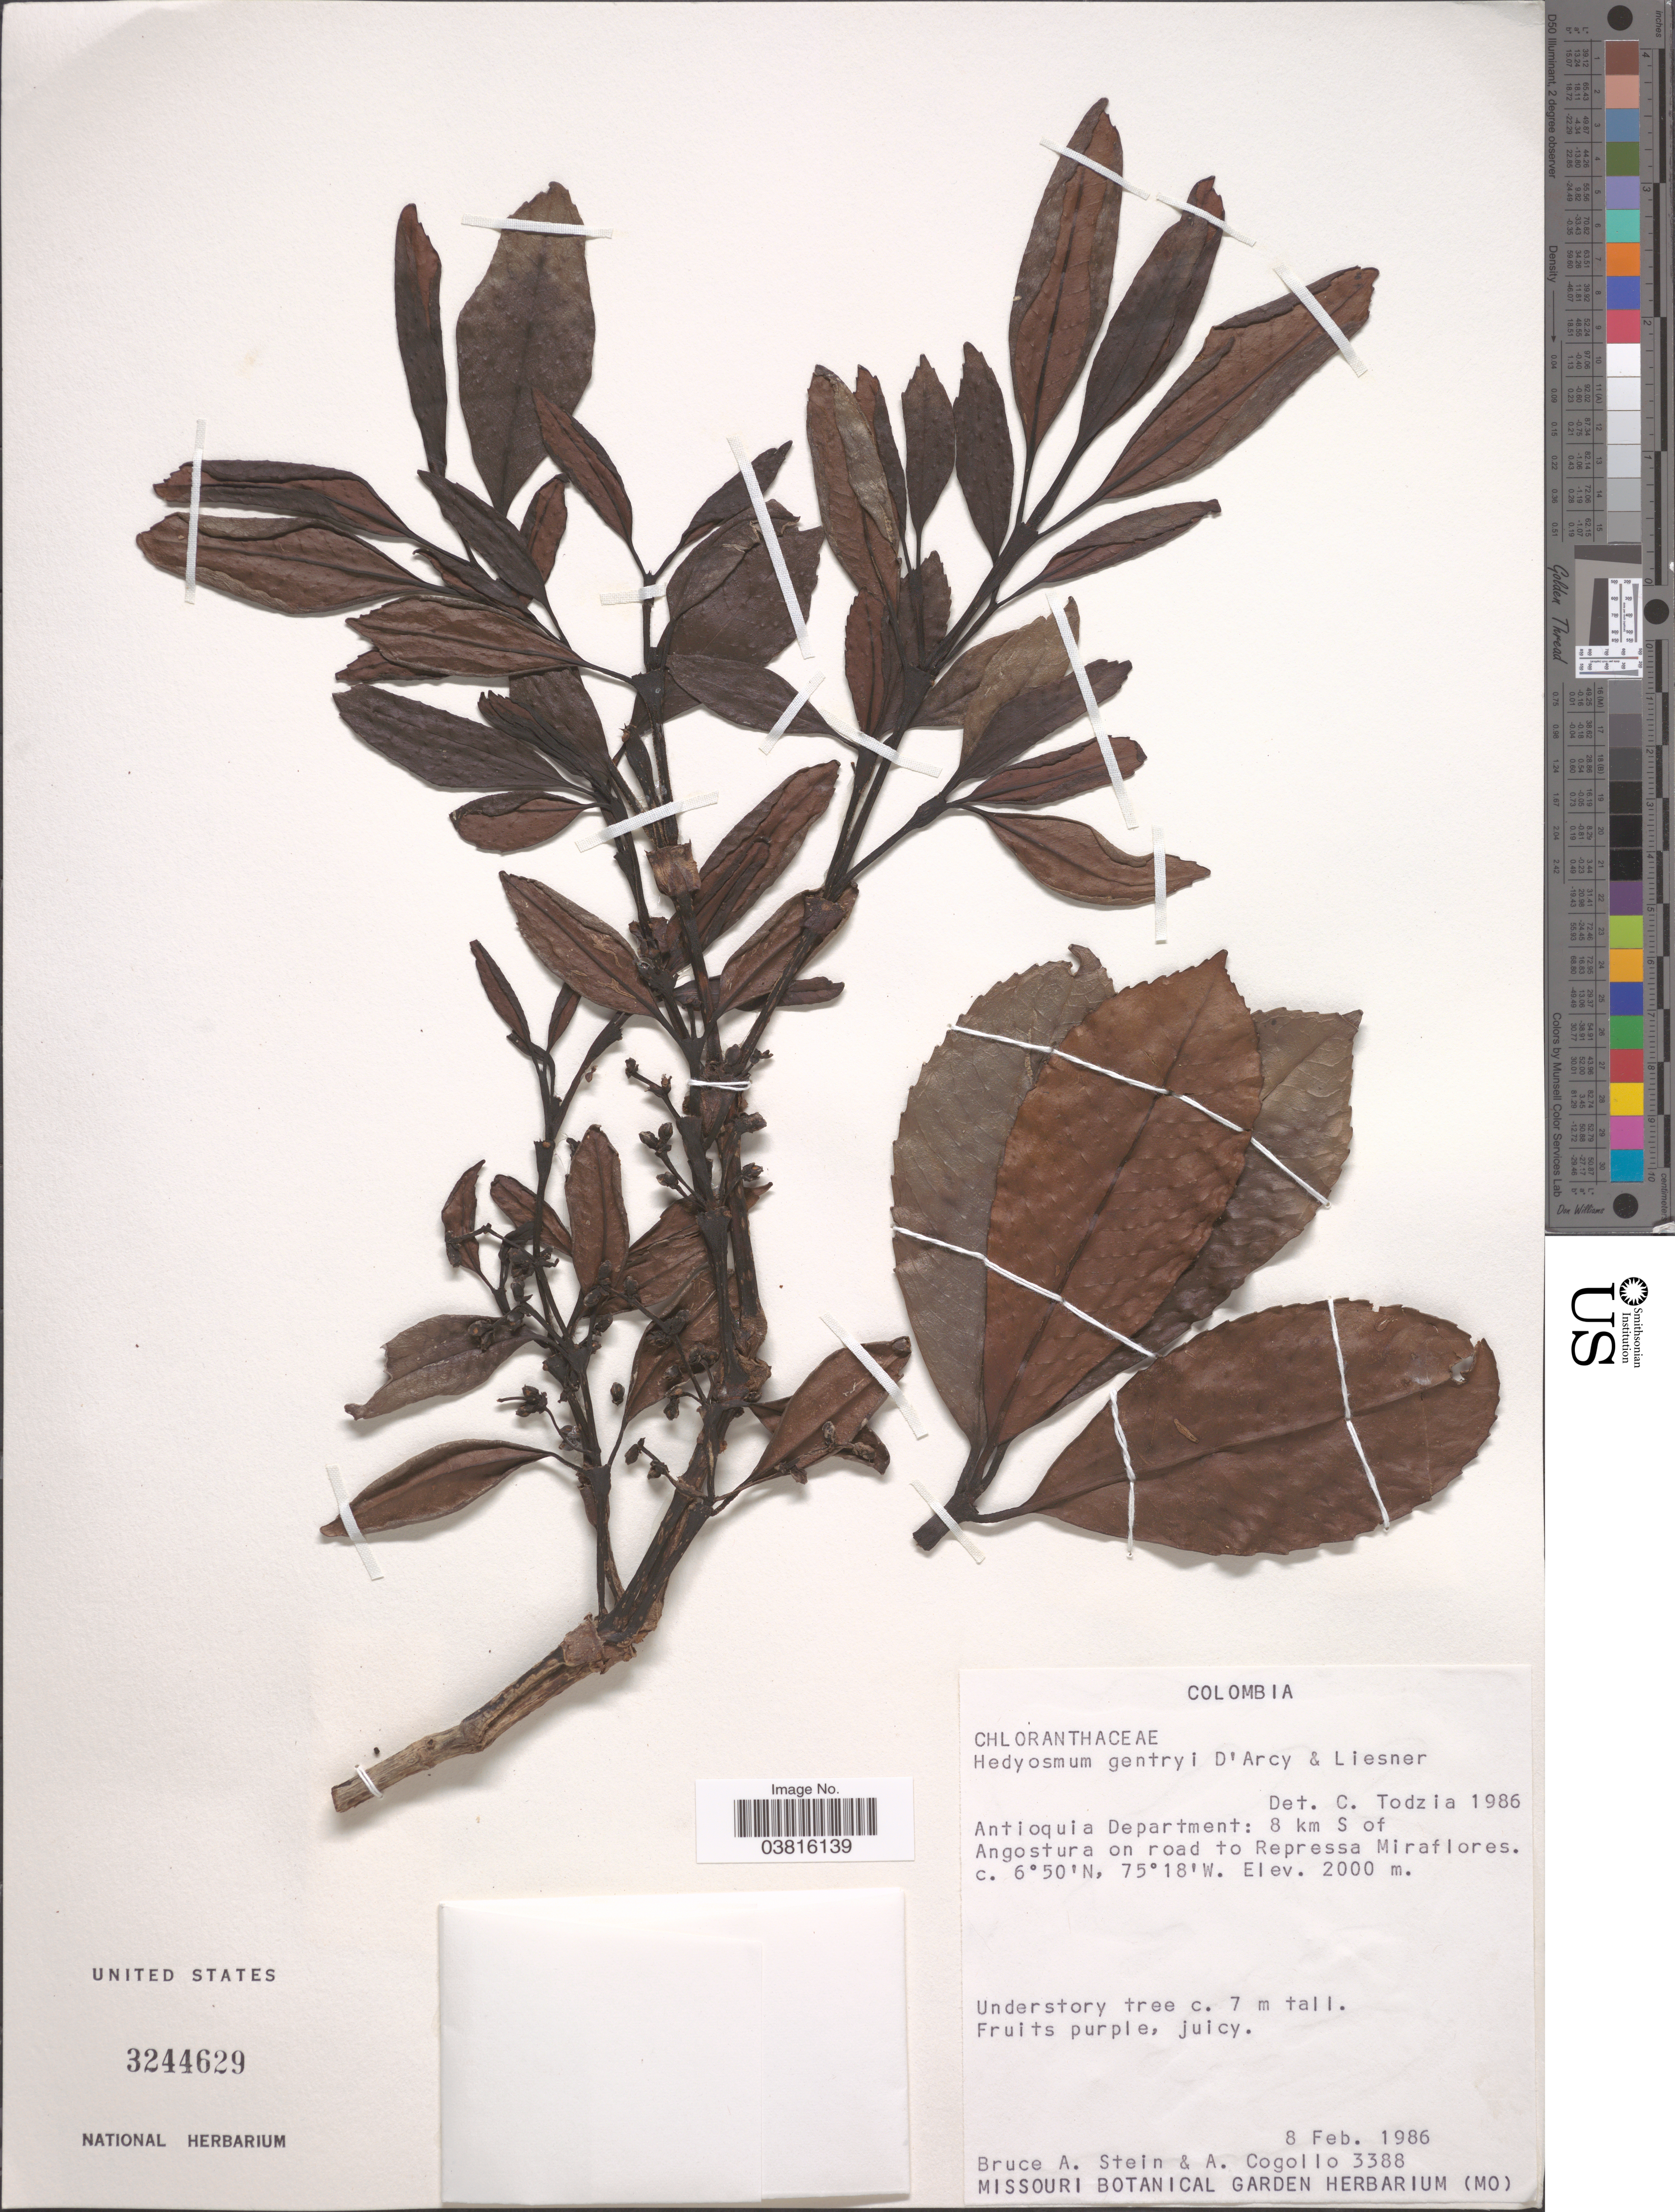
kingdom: Plantae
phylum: Tracheophyta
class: Magnoliopsida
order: Chloranthales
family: Chloranthaceae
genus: Hedyosmum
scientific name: Hedyosmum gentryi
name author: D'Arcy & Liesner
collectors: B. A. Stein & A. Cogollo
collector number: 3388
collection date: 1986-02-08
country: Colombia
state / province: Antioquia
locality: Antioquia Department: 8 km S of Angostura on road to Repressa Miraflores.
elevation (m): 2000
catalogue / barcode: US 3244629